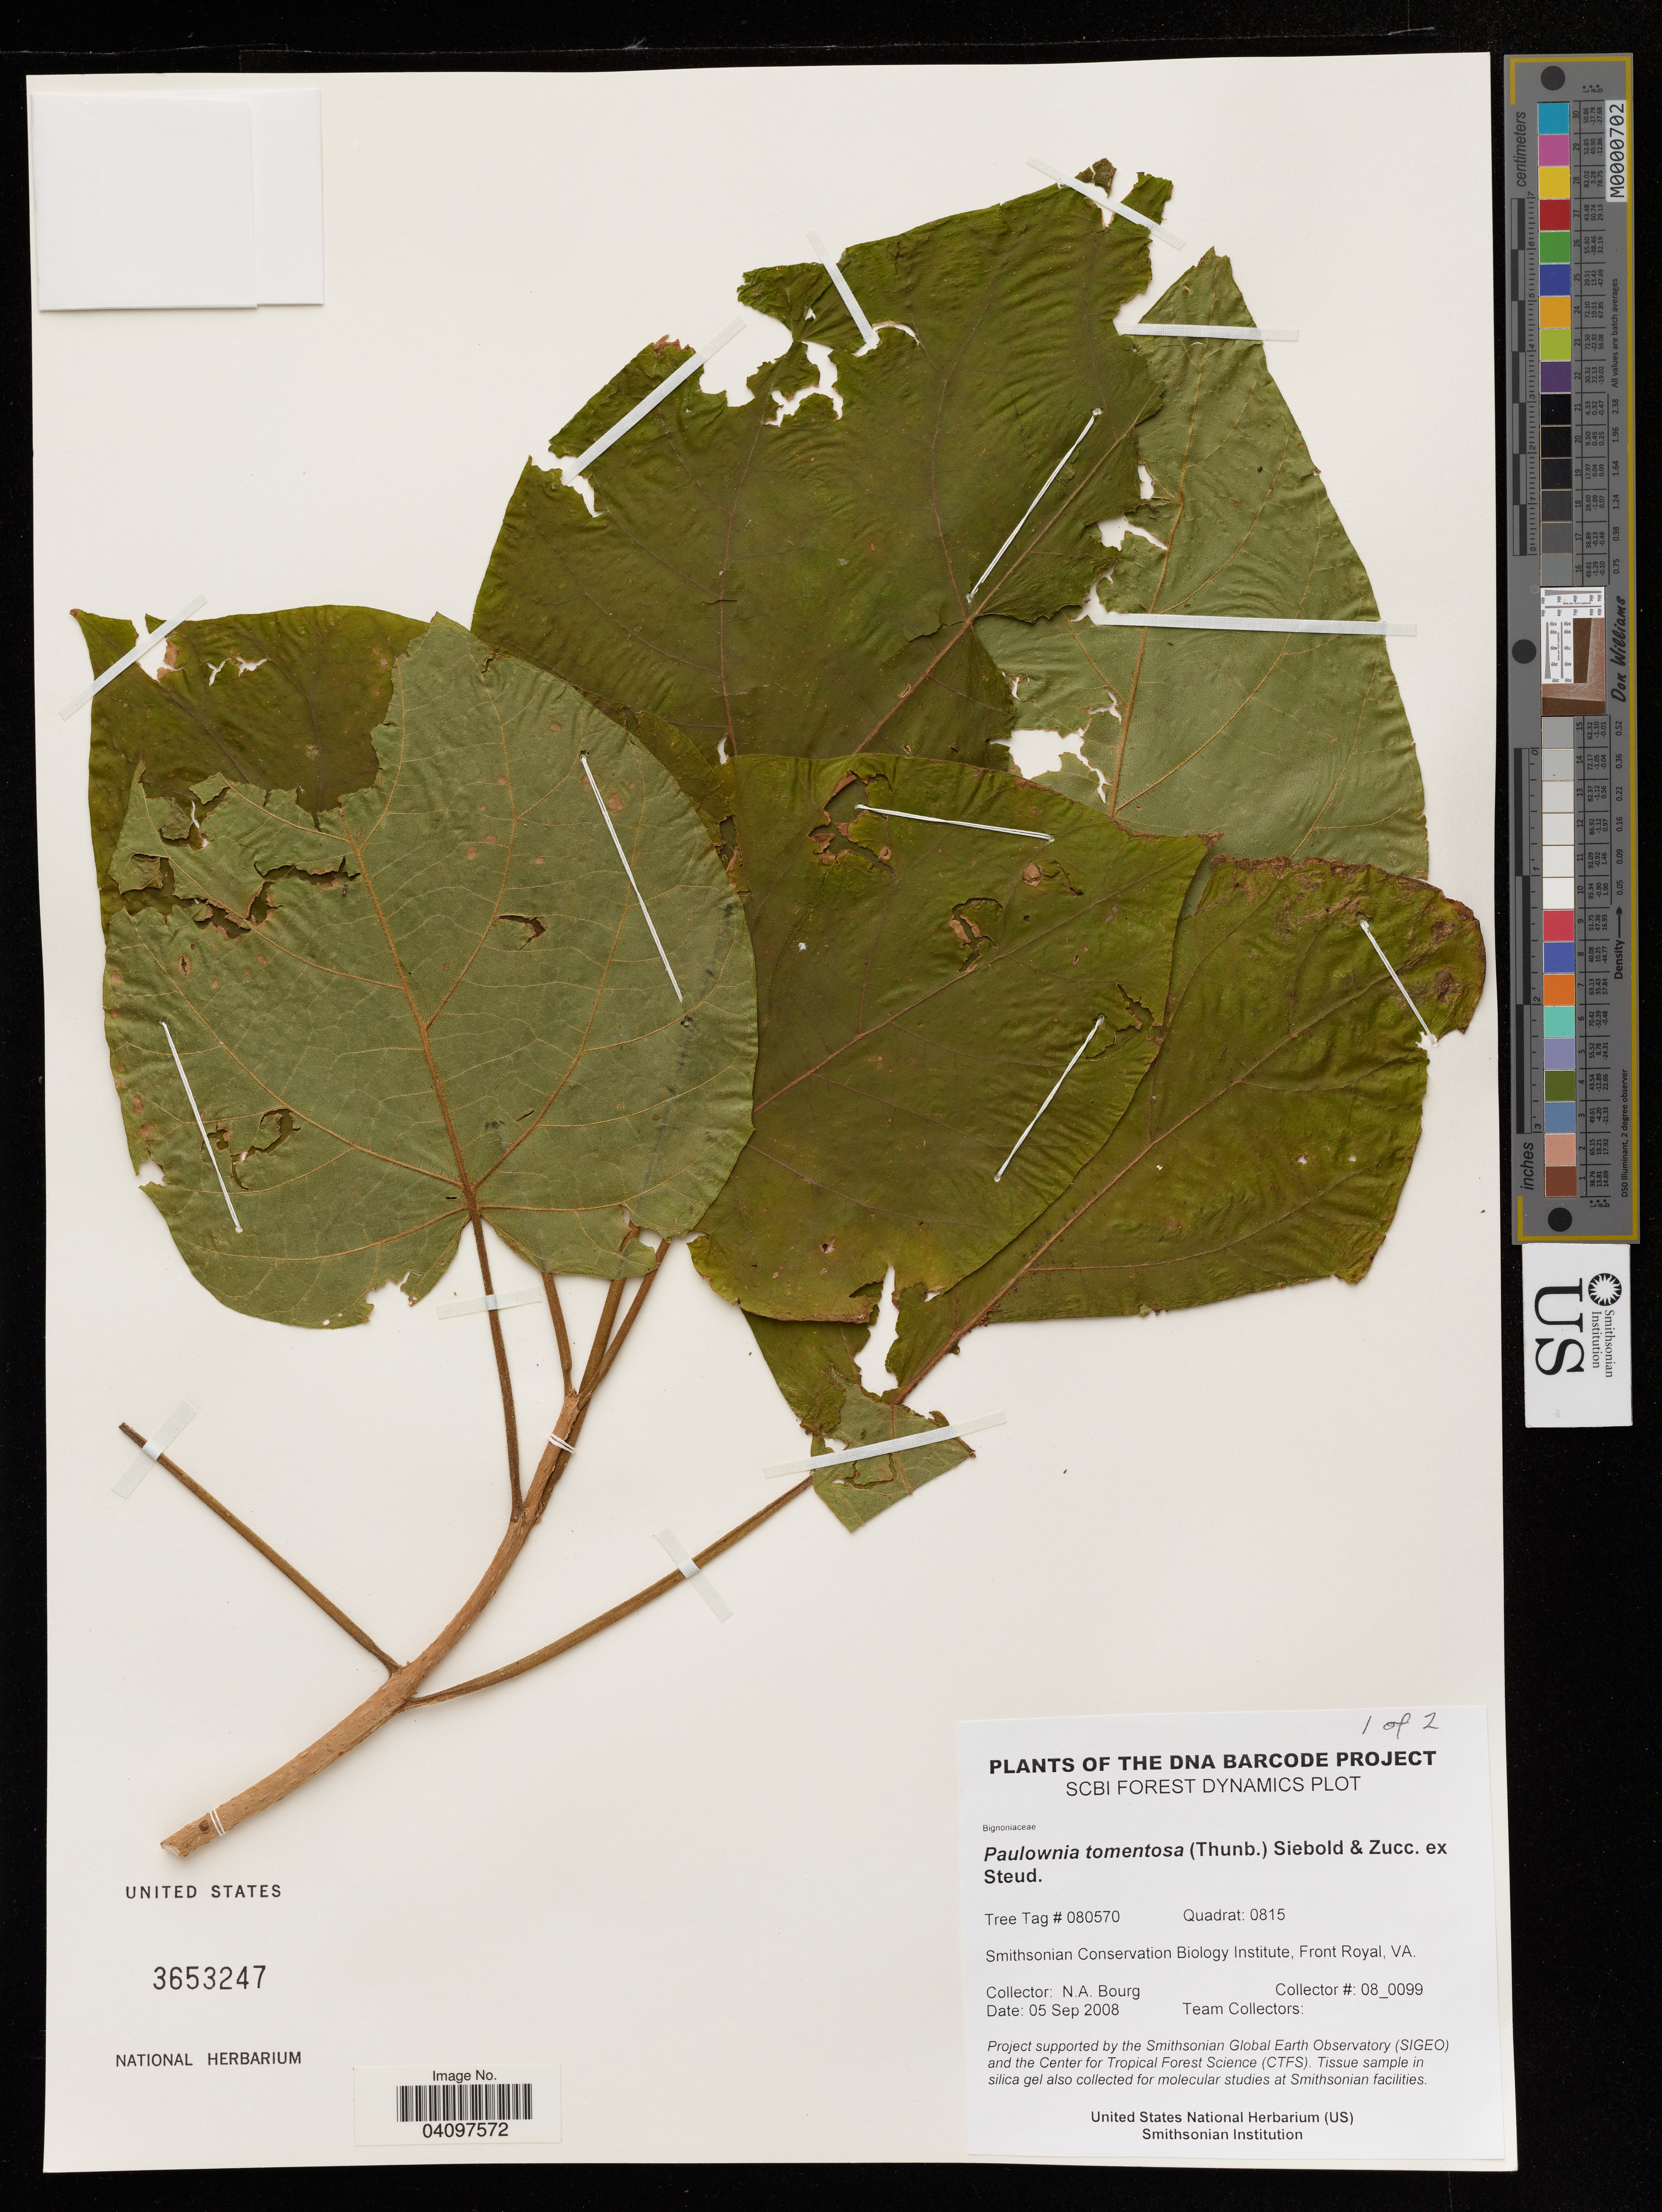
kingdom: Plantae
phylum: Tracheophyta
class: Magnoliopsida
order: Lamiales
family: Paulowniaceae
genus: Paulownia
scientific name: Paulownia tomentosa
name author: (Thunb.) Siebold & Zucc. ex Steud.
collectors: N. A. Bourg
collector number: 08_0099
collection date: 2008-09-05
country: United States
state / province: Virginia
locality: Smithsonian Conservation Biology Institute, Front Royal.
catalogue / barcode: US 3653247